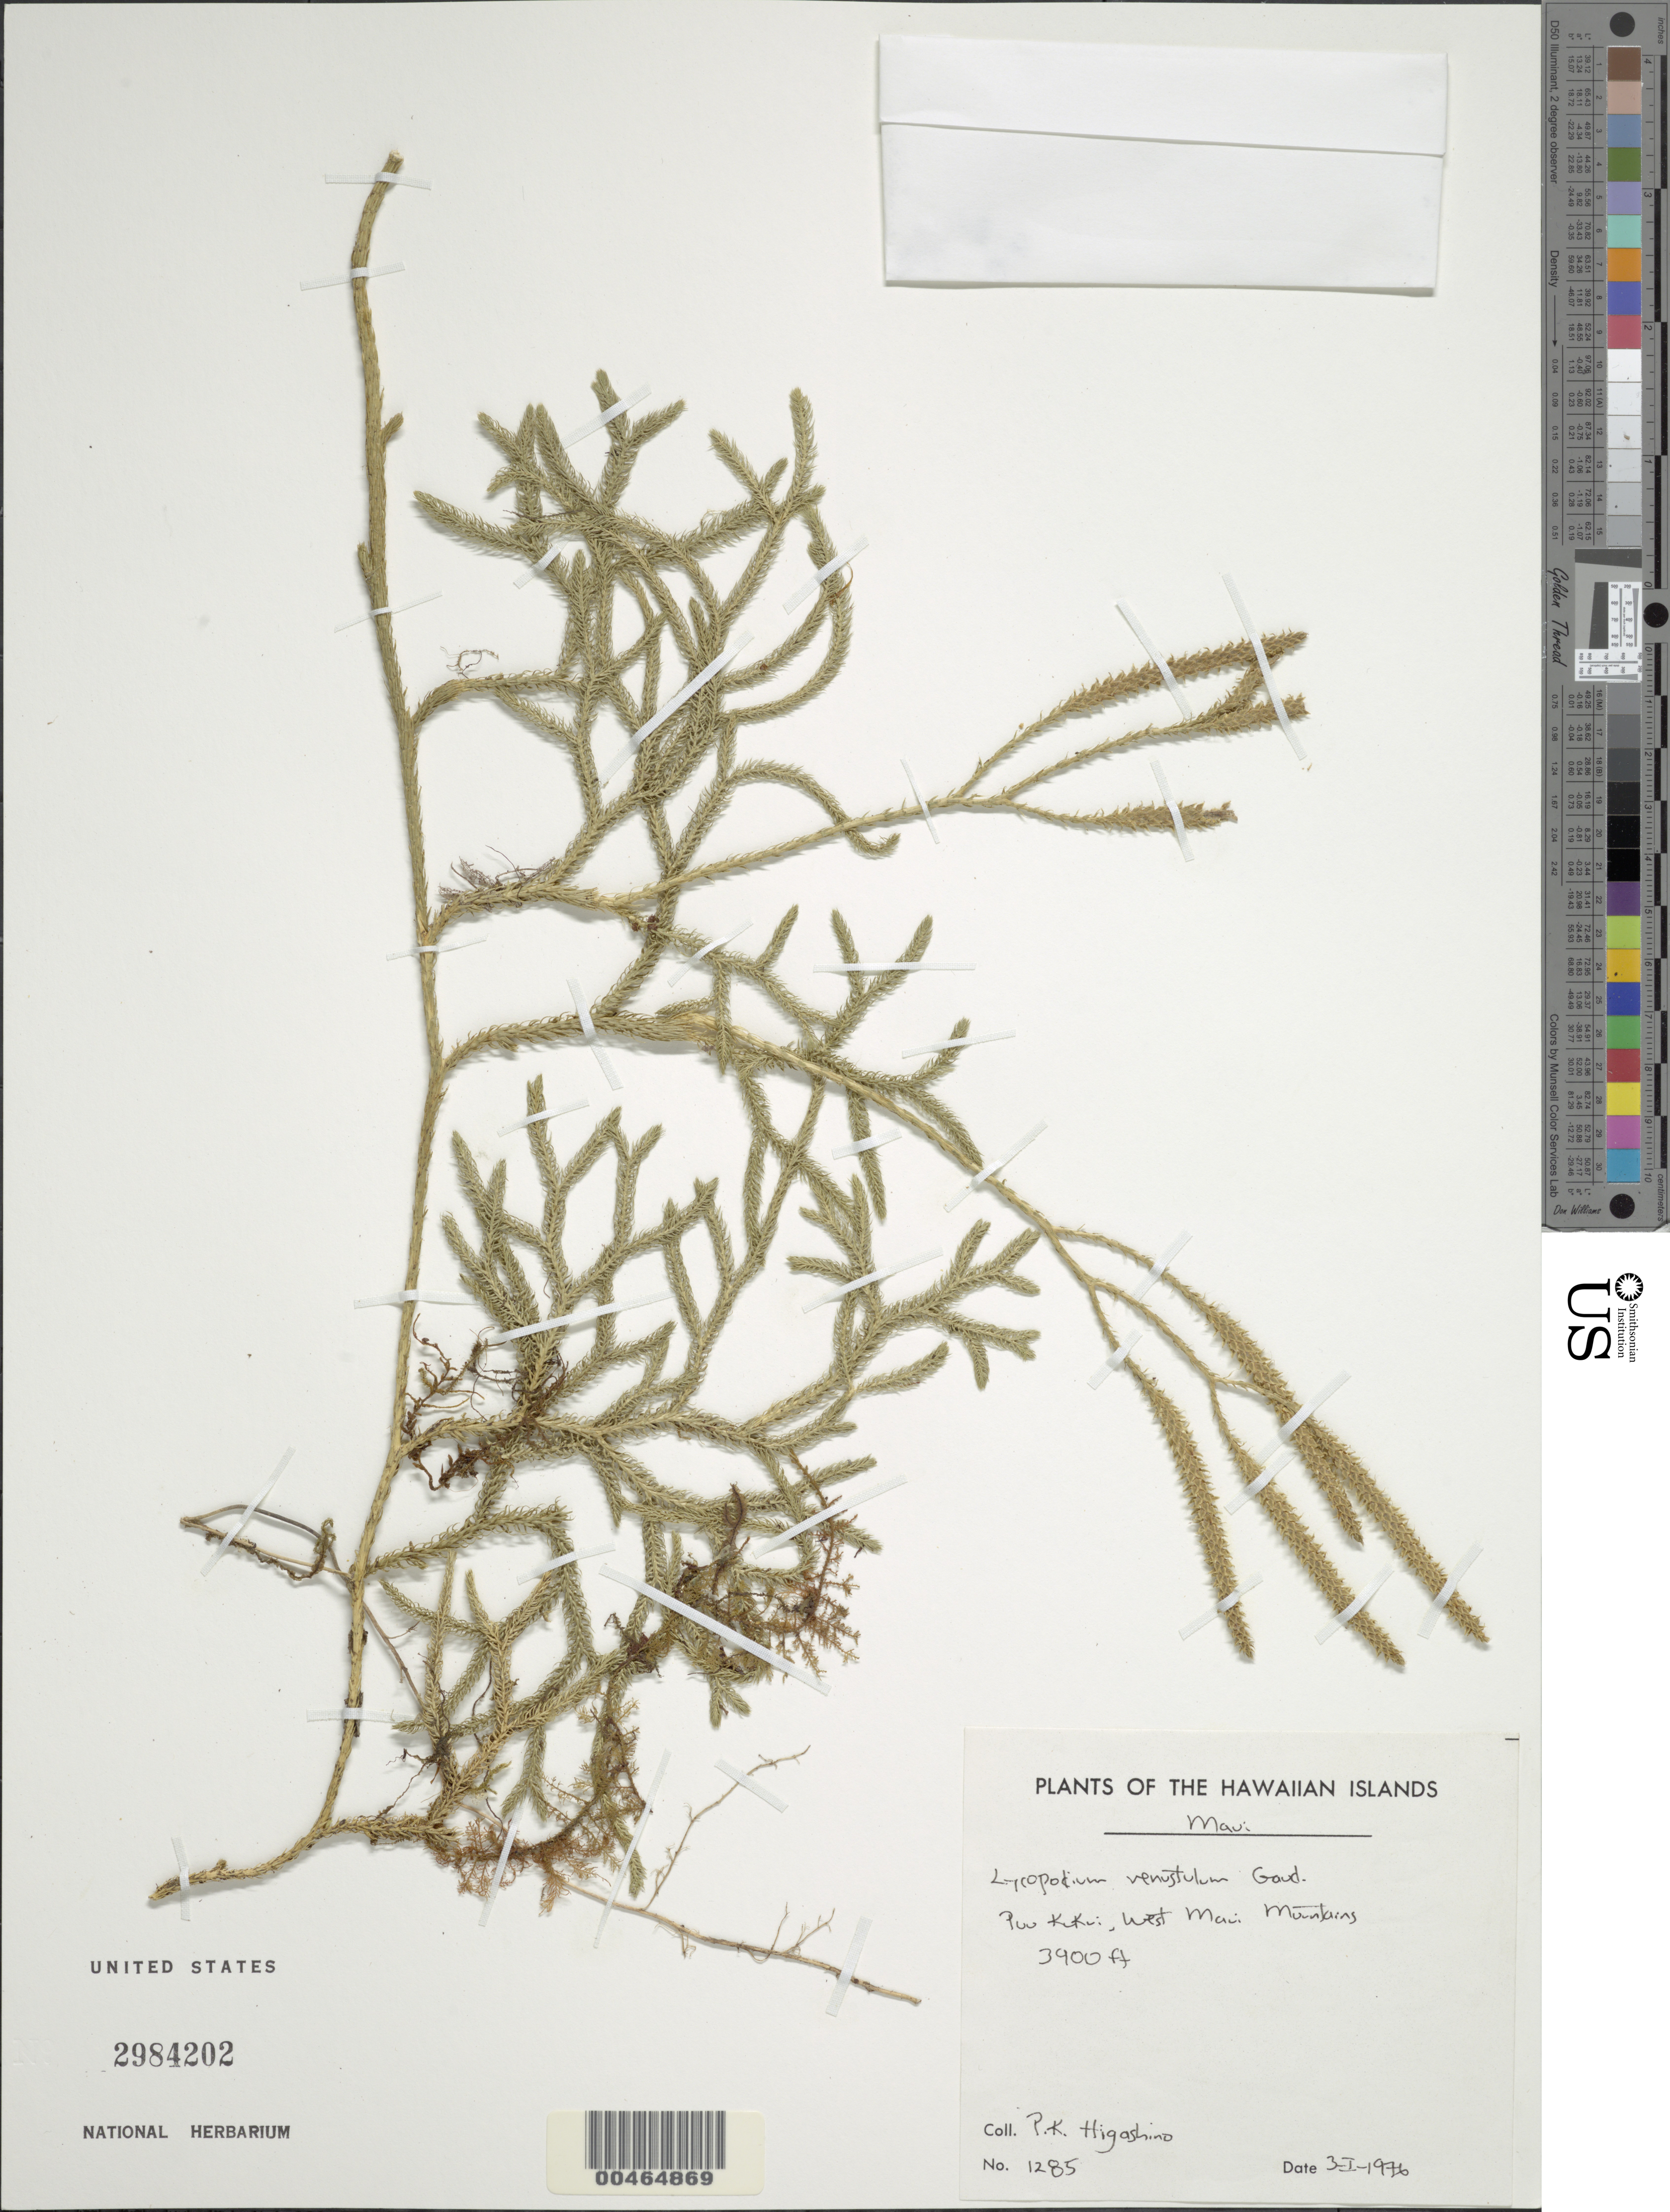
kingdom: Plantae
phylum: Tracheophyta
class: Lycopodiopsida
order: Lycopodiales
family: Lycopodiaceae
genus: Lycopodium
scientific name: Lycopodium venustulum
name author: Gaudich.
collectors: P. Higashino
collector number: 1285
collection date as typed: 3 Jan 1976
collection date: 1976-01-03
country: United States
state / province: Hawaii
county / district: Maui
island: Maui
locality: Puu Kukui, W Maui, Maui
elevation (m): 1189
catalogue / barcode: US 2984202